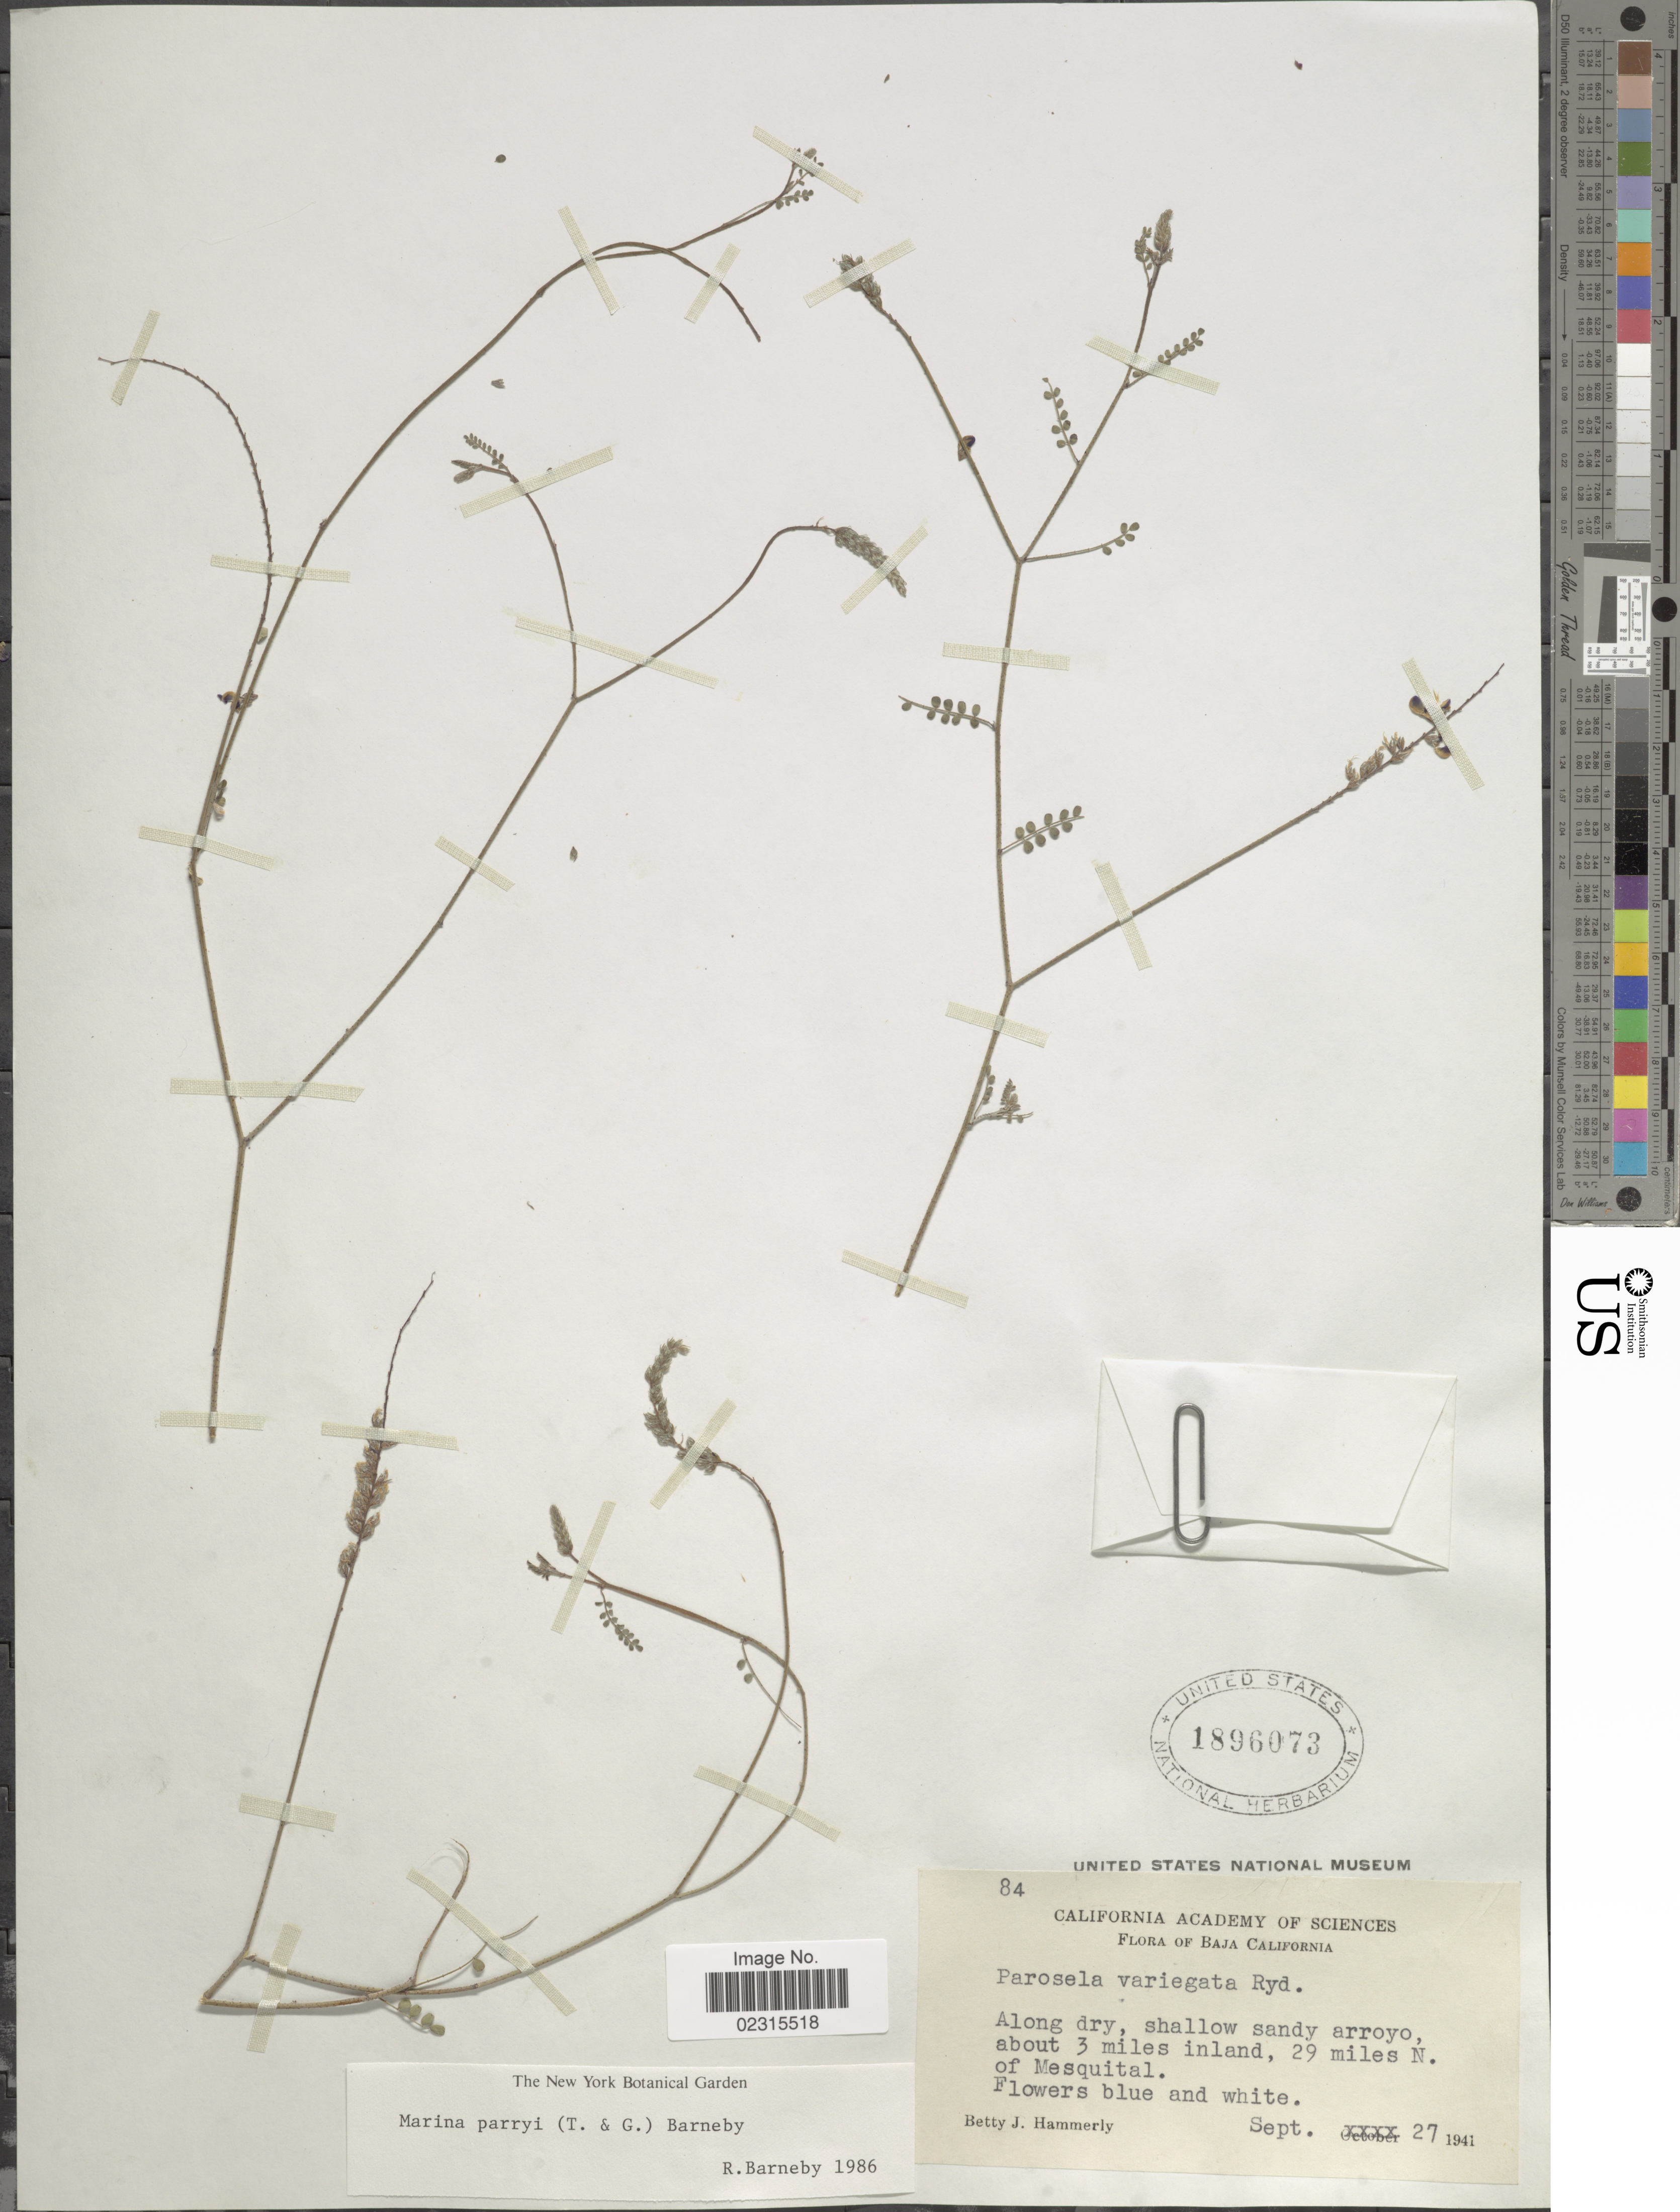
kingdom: Plantae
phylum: Tracheophyta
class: Magnoliopsida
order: Fabales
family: Fabaceae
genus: Marina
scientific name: Marina parryi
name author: (Torr. & A. Gray) Barneby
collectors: B. J. Hammerly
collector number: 84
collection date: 1941-09-27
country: Mexico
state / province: Baja California Sur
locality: About 3 miles inland, 29 miles N of Mesquital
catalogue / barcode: US 1896073